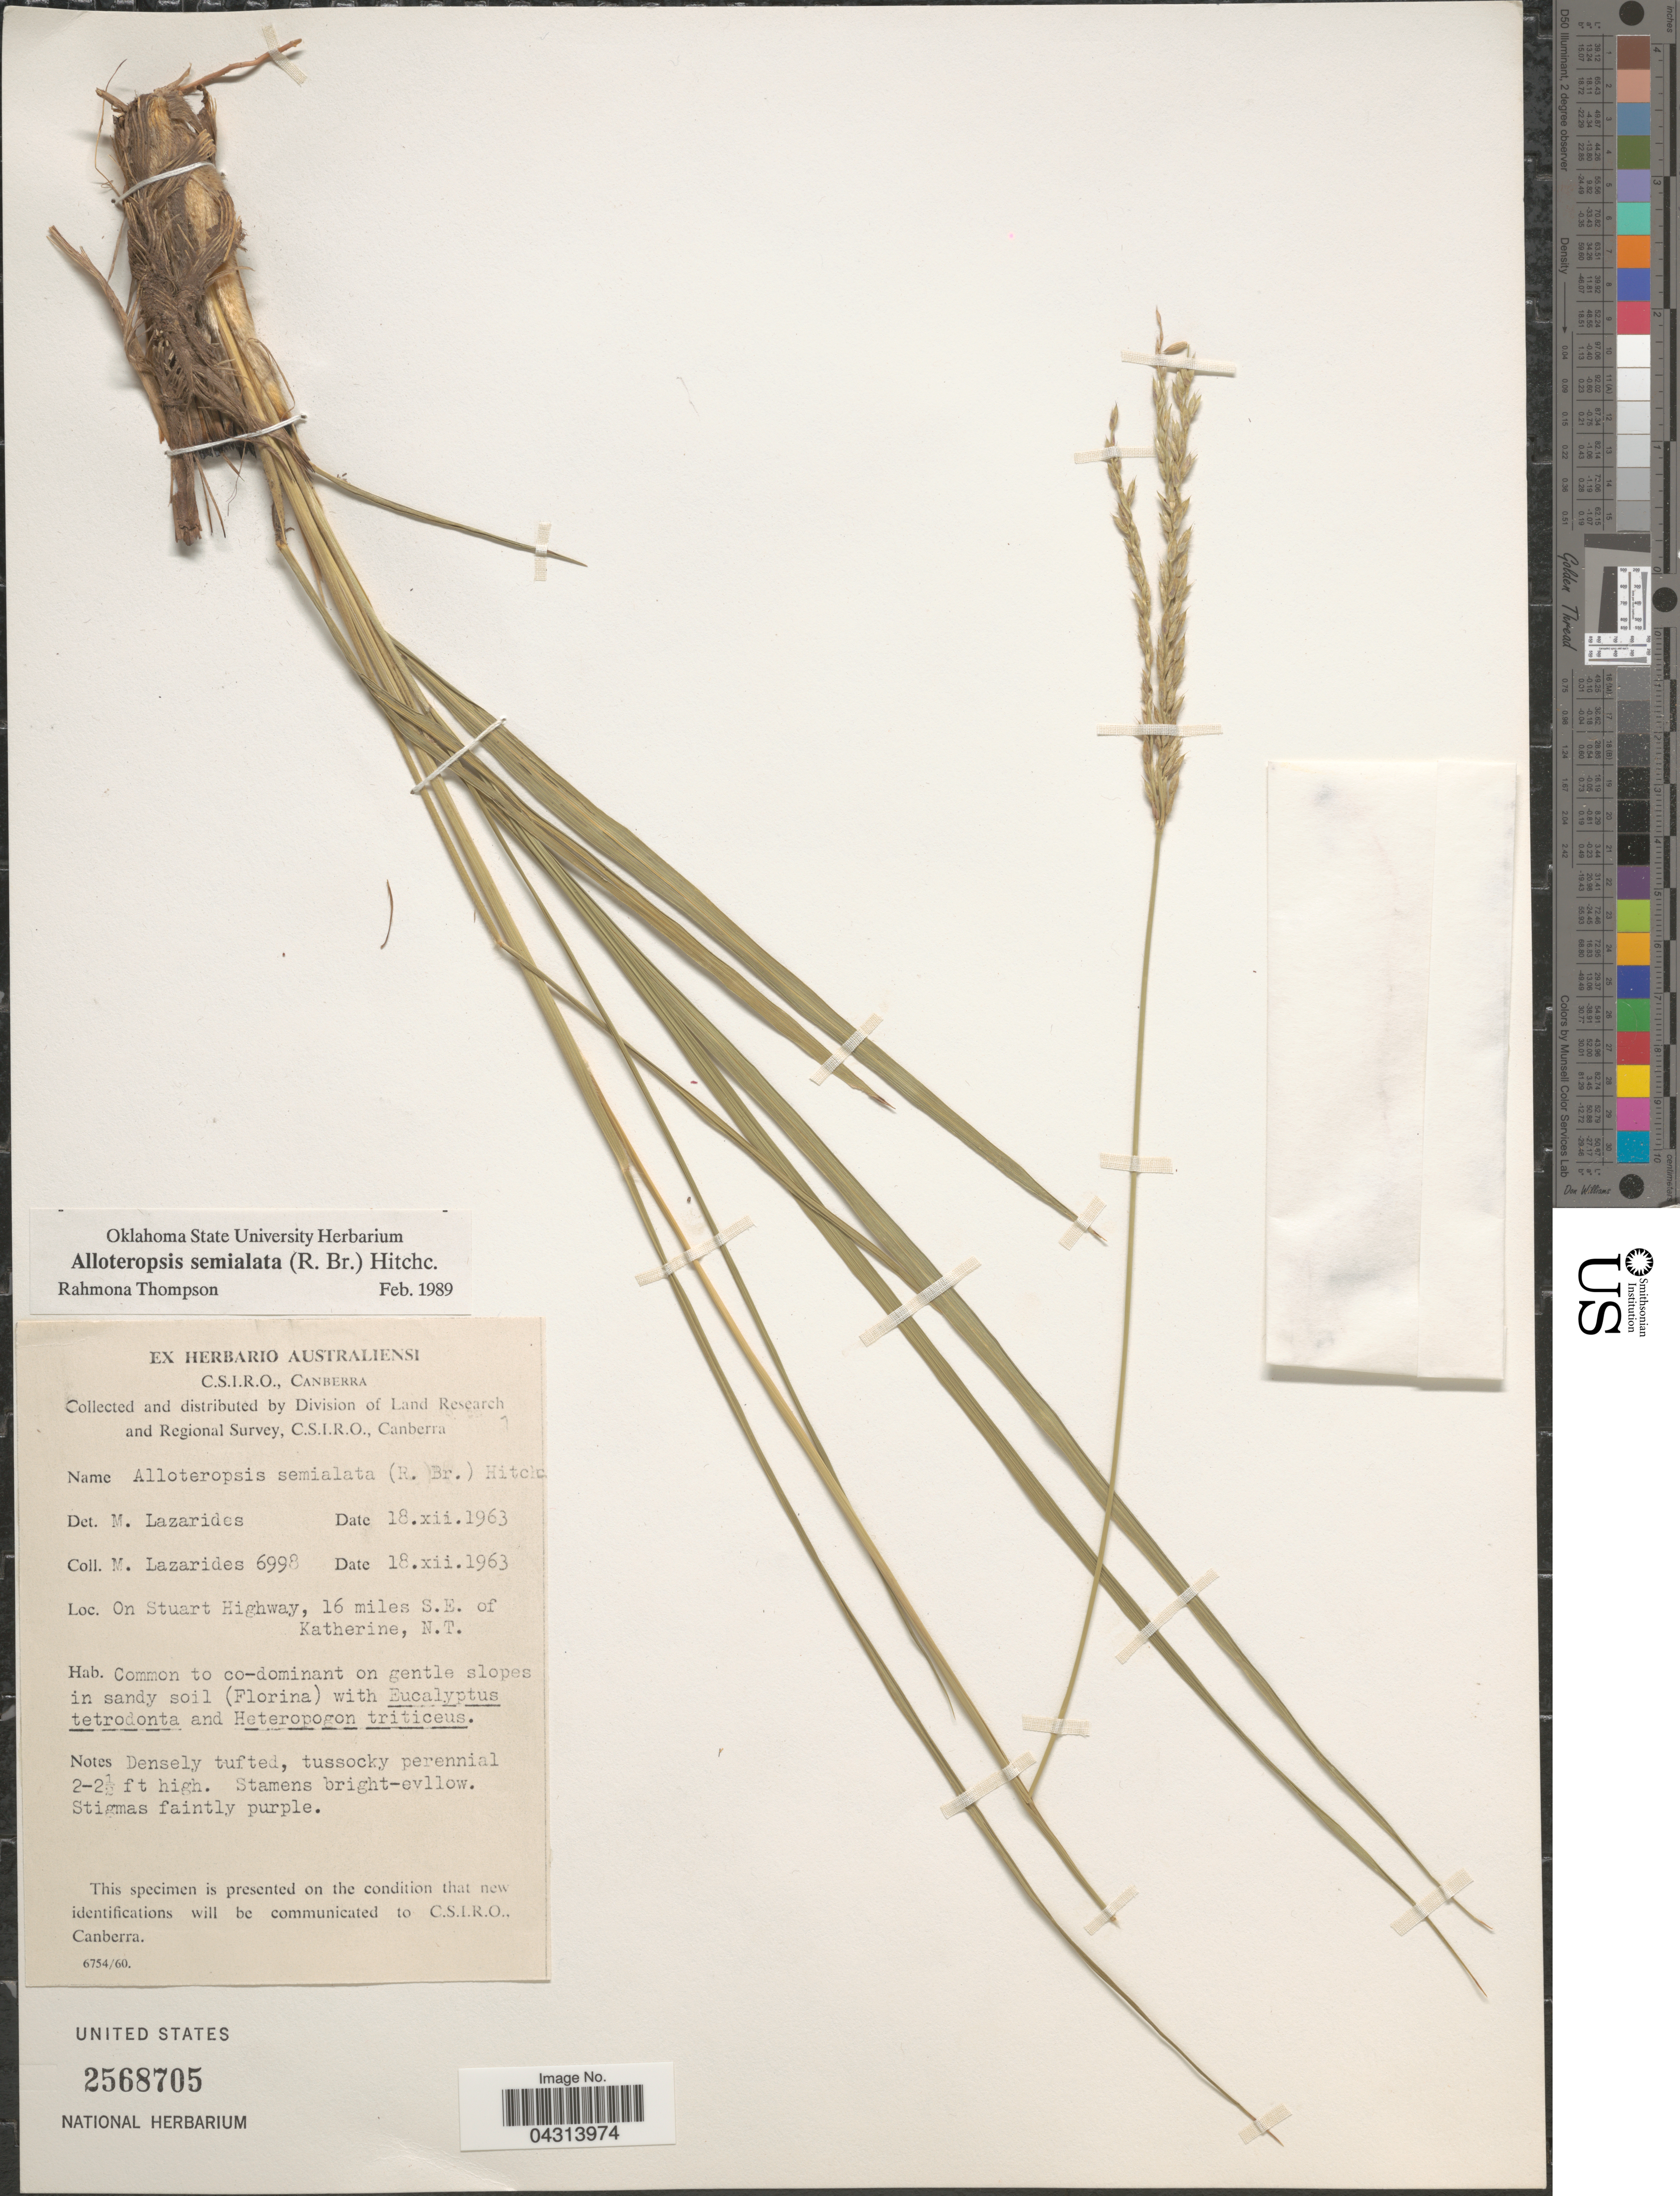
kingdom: Plantae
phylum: Tracheophyta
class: Liliopsida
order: Poales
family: Poaceae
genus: Alloteropsis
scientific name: Alloteropsis semialata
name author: (R. Br.) Hitchc.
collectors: M. Lazarides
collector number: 6998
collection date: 1963-12-18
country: Australia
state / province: Northern Territory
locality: On Stuart Highway, 16 miles S.E. of Katherine.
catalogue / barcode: US 2568705